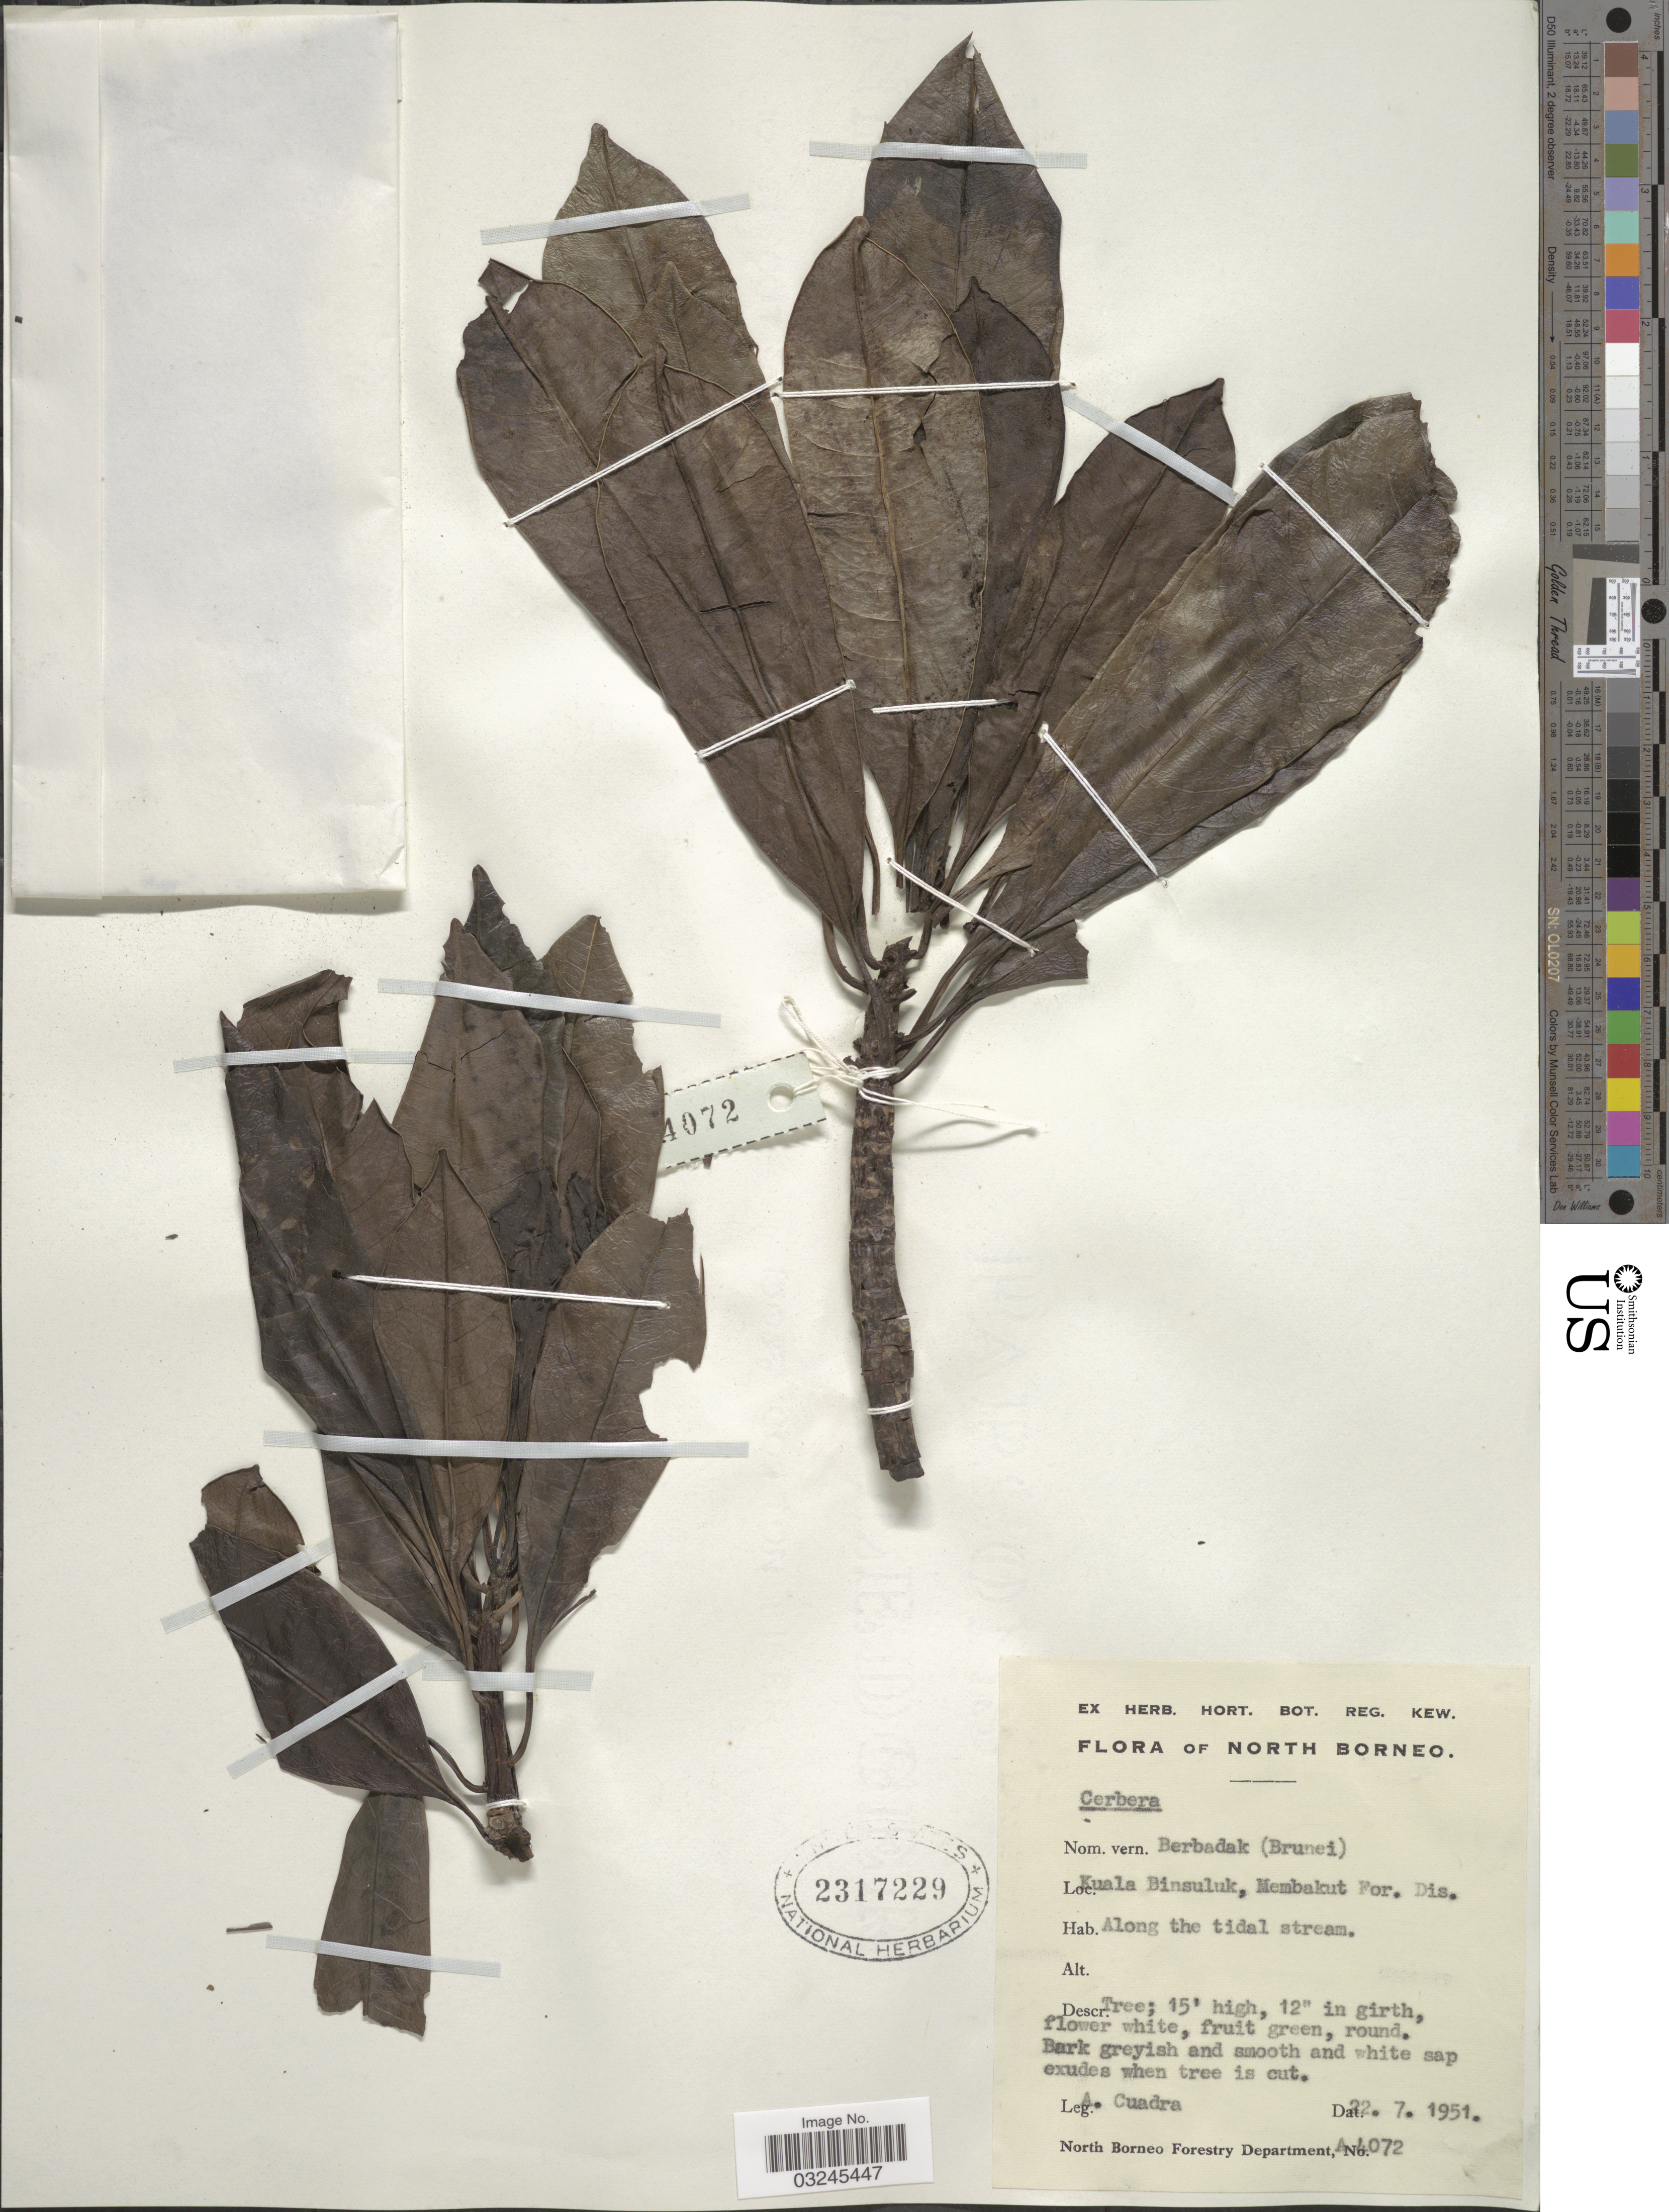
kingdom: Plantae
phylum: Tracheophyta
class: Magnoliopsida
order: Gentianales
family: Apocynaceae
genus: Cerbera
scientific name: Cerbera sp.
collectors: A. Cuadra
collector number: A4072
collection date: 1951-07-22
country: Malaysia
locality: North Borneo. Kuala Binsuluk, Membakut For. Dis.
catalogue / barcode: US 2317229